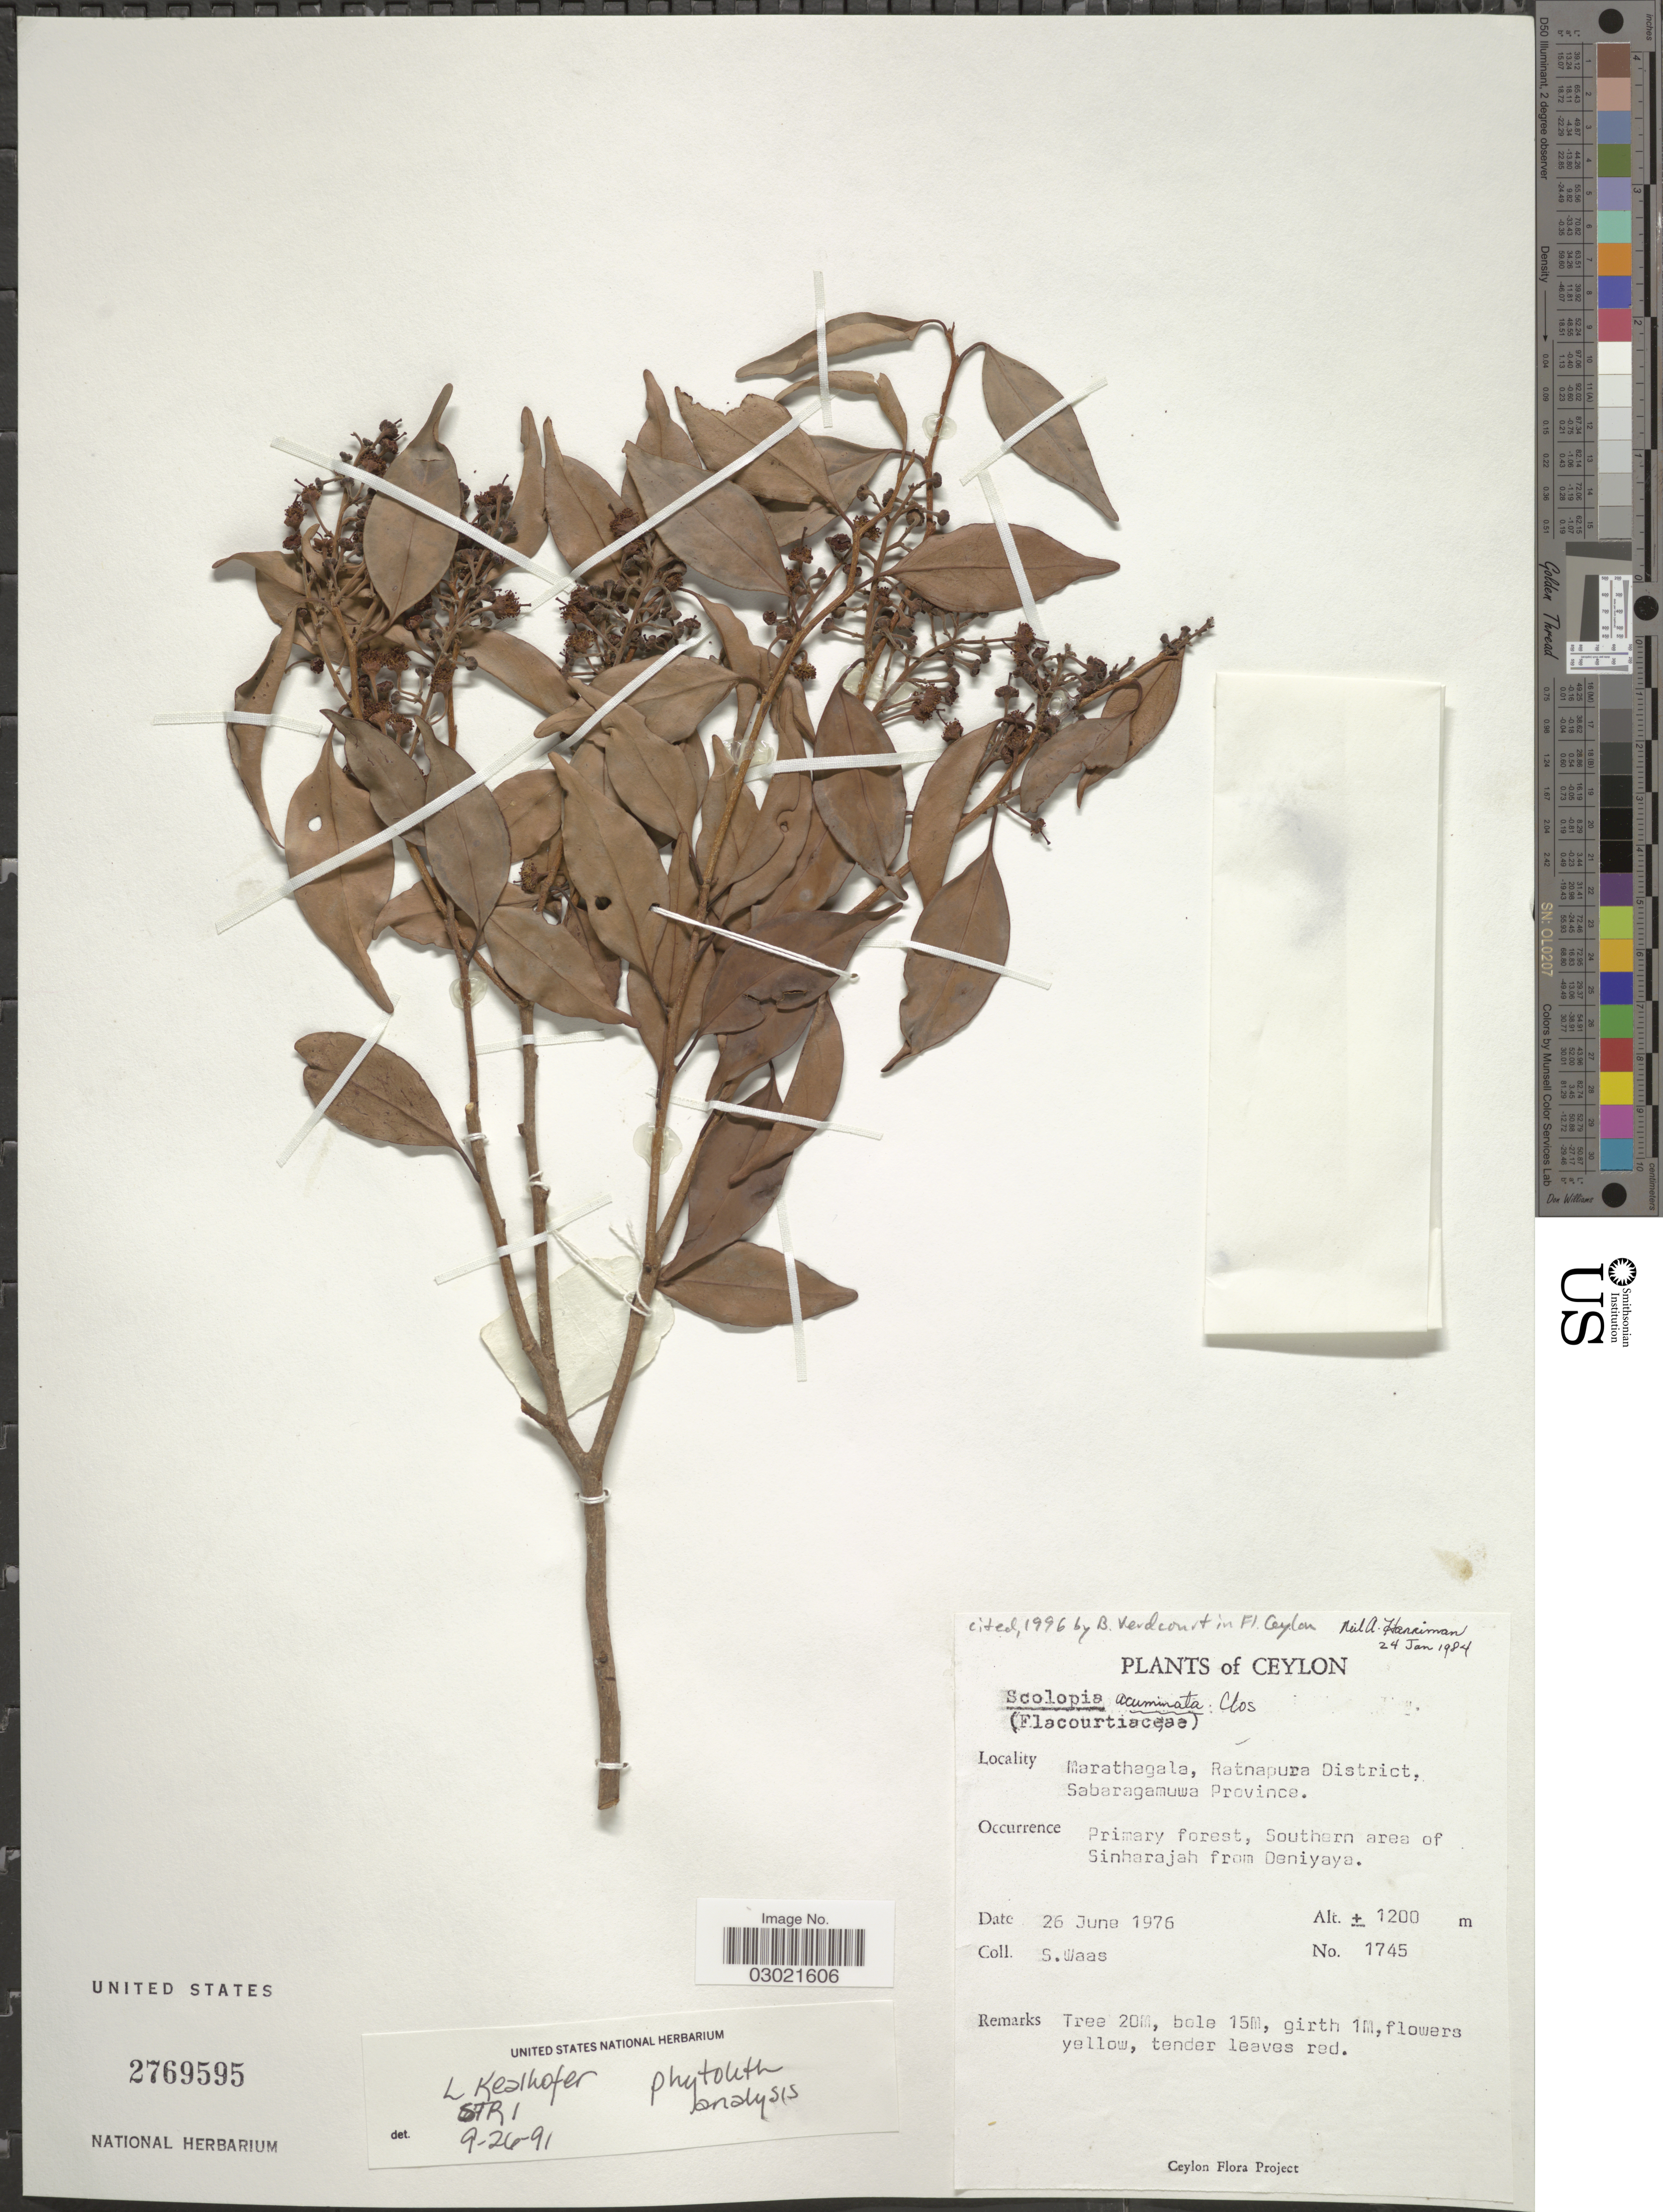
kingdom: Plantae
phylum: Tracheophyta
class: Magnoliopsida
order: Malpighiales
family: Salicaceae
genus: Scolopia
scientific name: Scolopia acuminata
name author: Clos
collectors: S. Waas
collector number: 1745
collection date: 1976-06-26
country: Sri Lanka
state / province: Sabaragamuwa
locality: Ceylon. Marathagala, Ratnapura District, Sabaragamuwa Province. Primary forest, Southern area of Sinharajah from Deniyaya.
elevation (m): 1200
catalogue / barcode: US 2769595